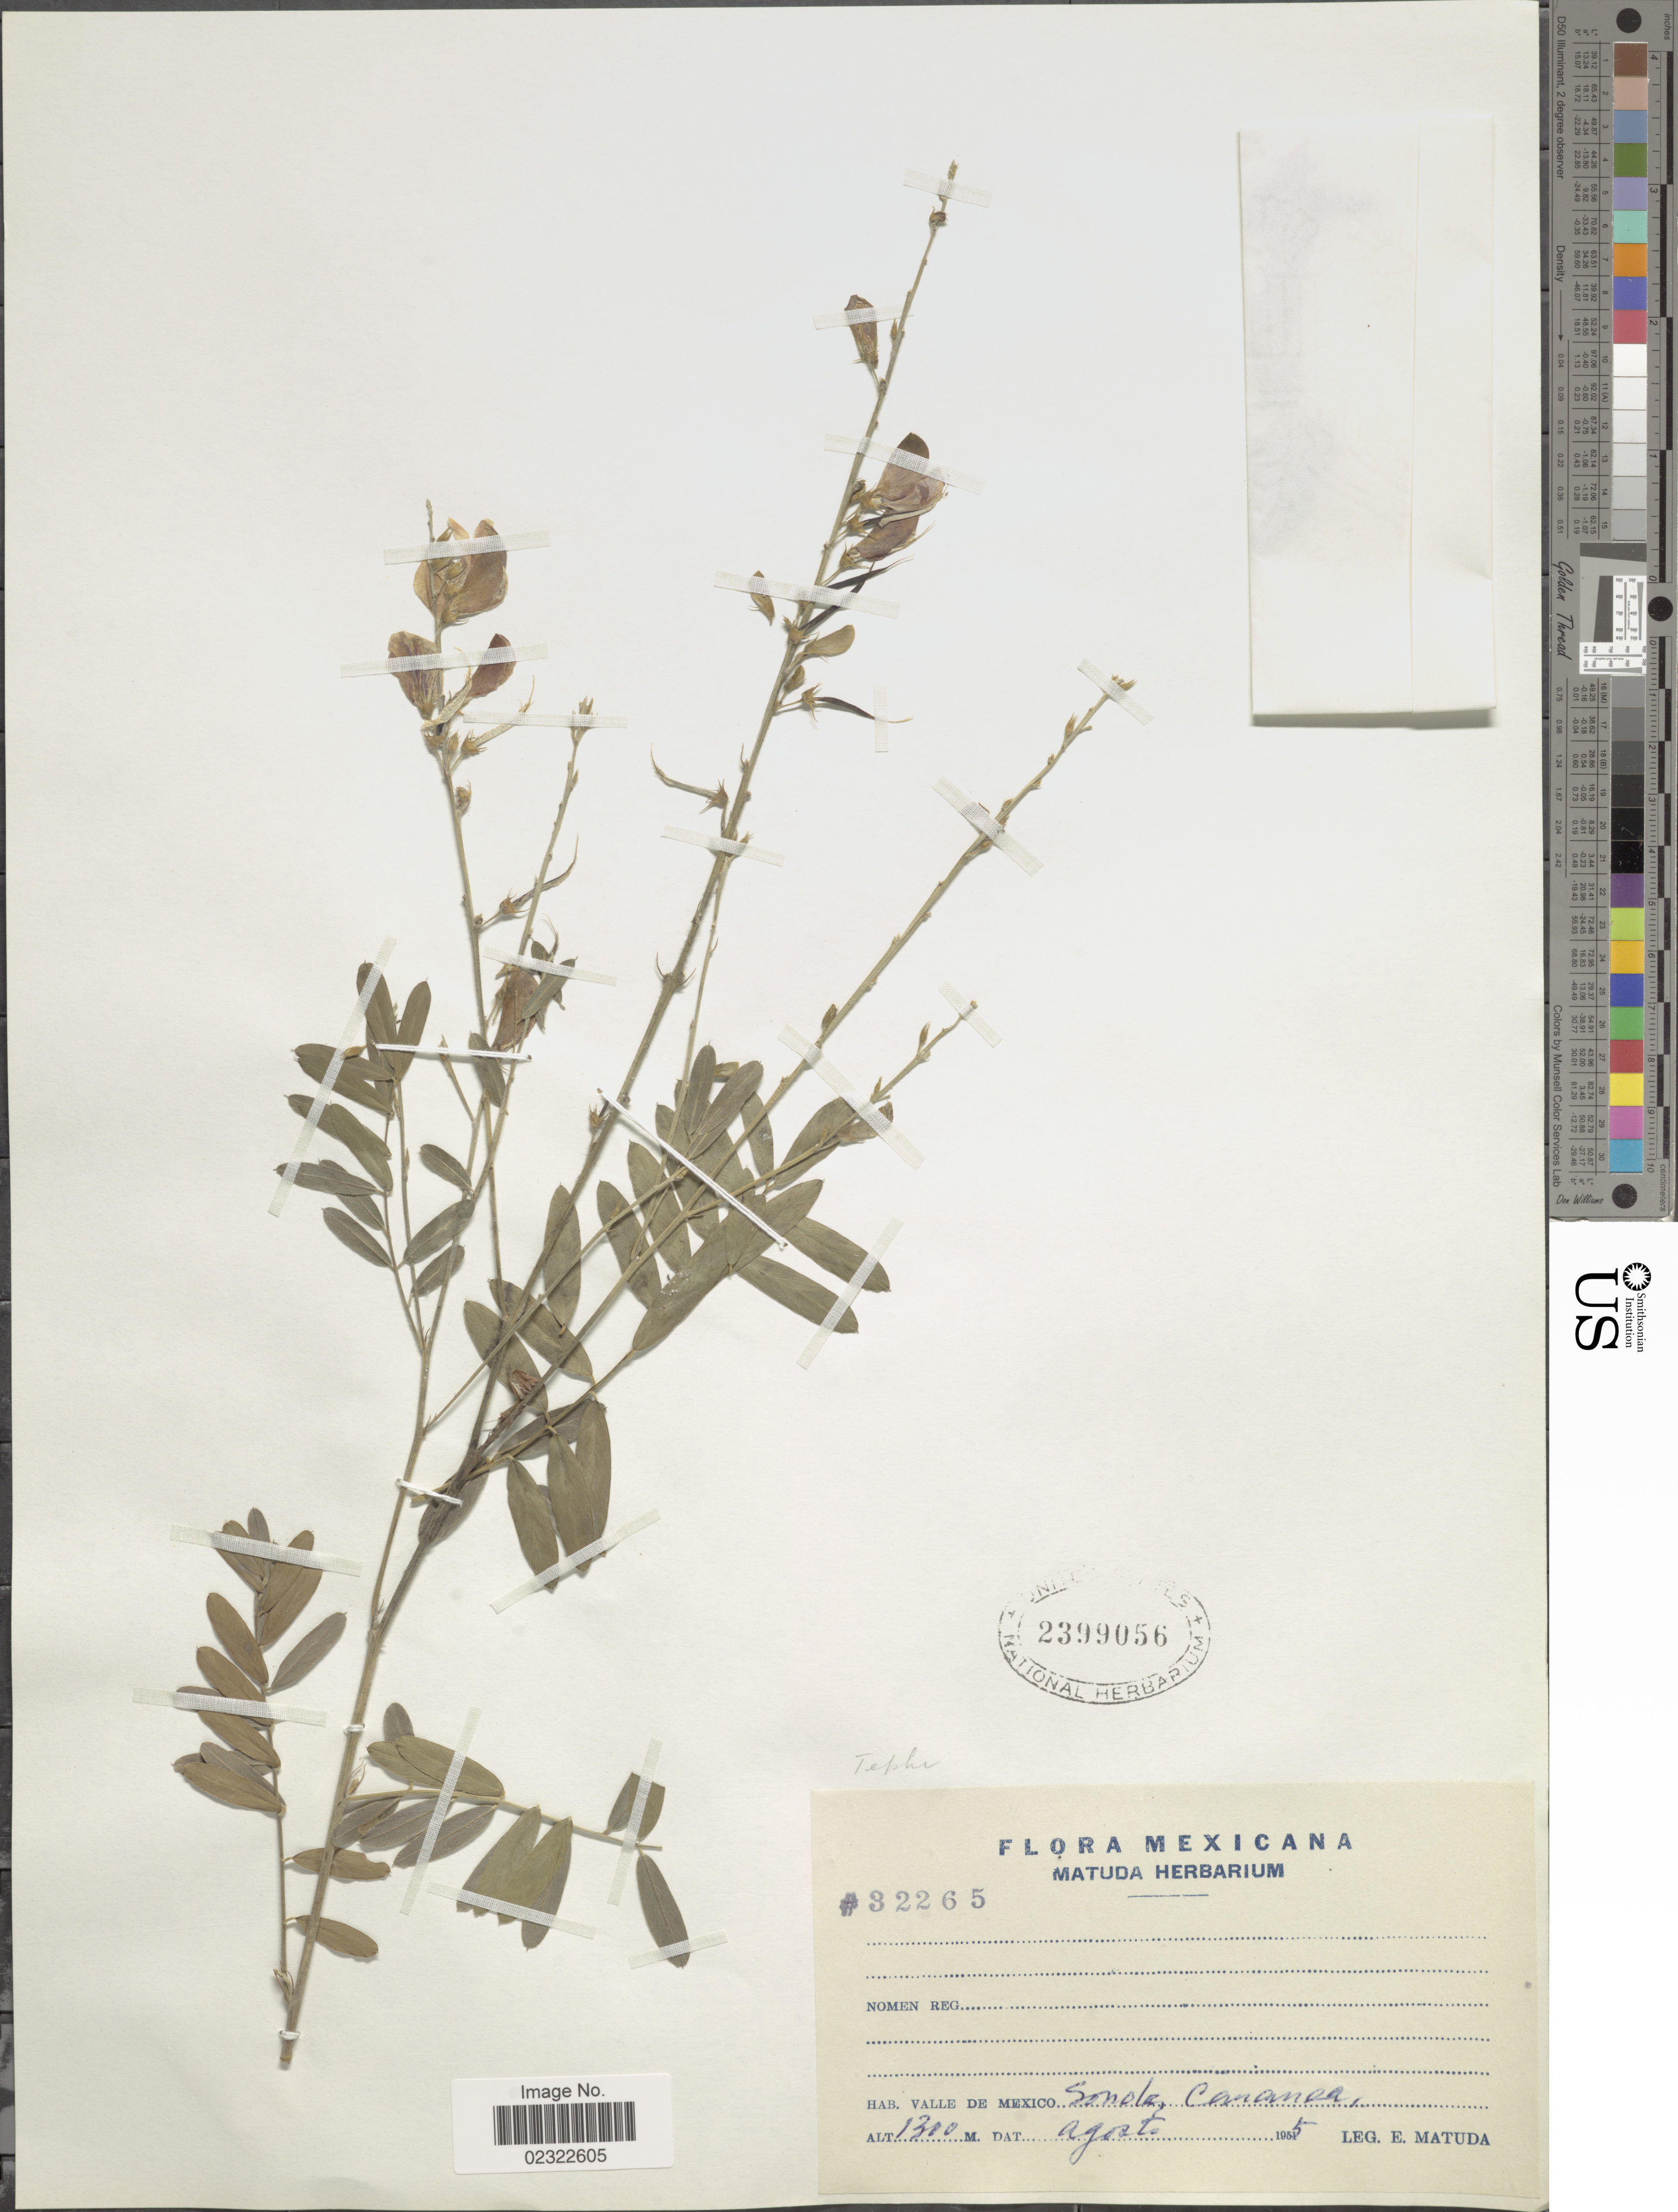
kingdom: Plantae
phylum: Tracheophyta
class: Magnoliopsida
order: Fabales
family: Fabaceae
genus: Tephrosia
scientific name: Tephrosia sp.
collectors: E. Matuda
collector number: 32265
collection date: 1955-08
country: Mexico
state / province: Sonora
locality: Valle de Mexico Sonora, Canaca.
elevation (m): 1300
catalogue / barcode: US 2399056